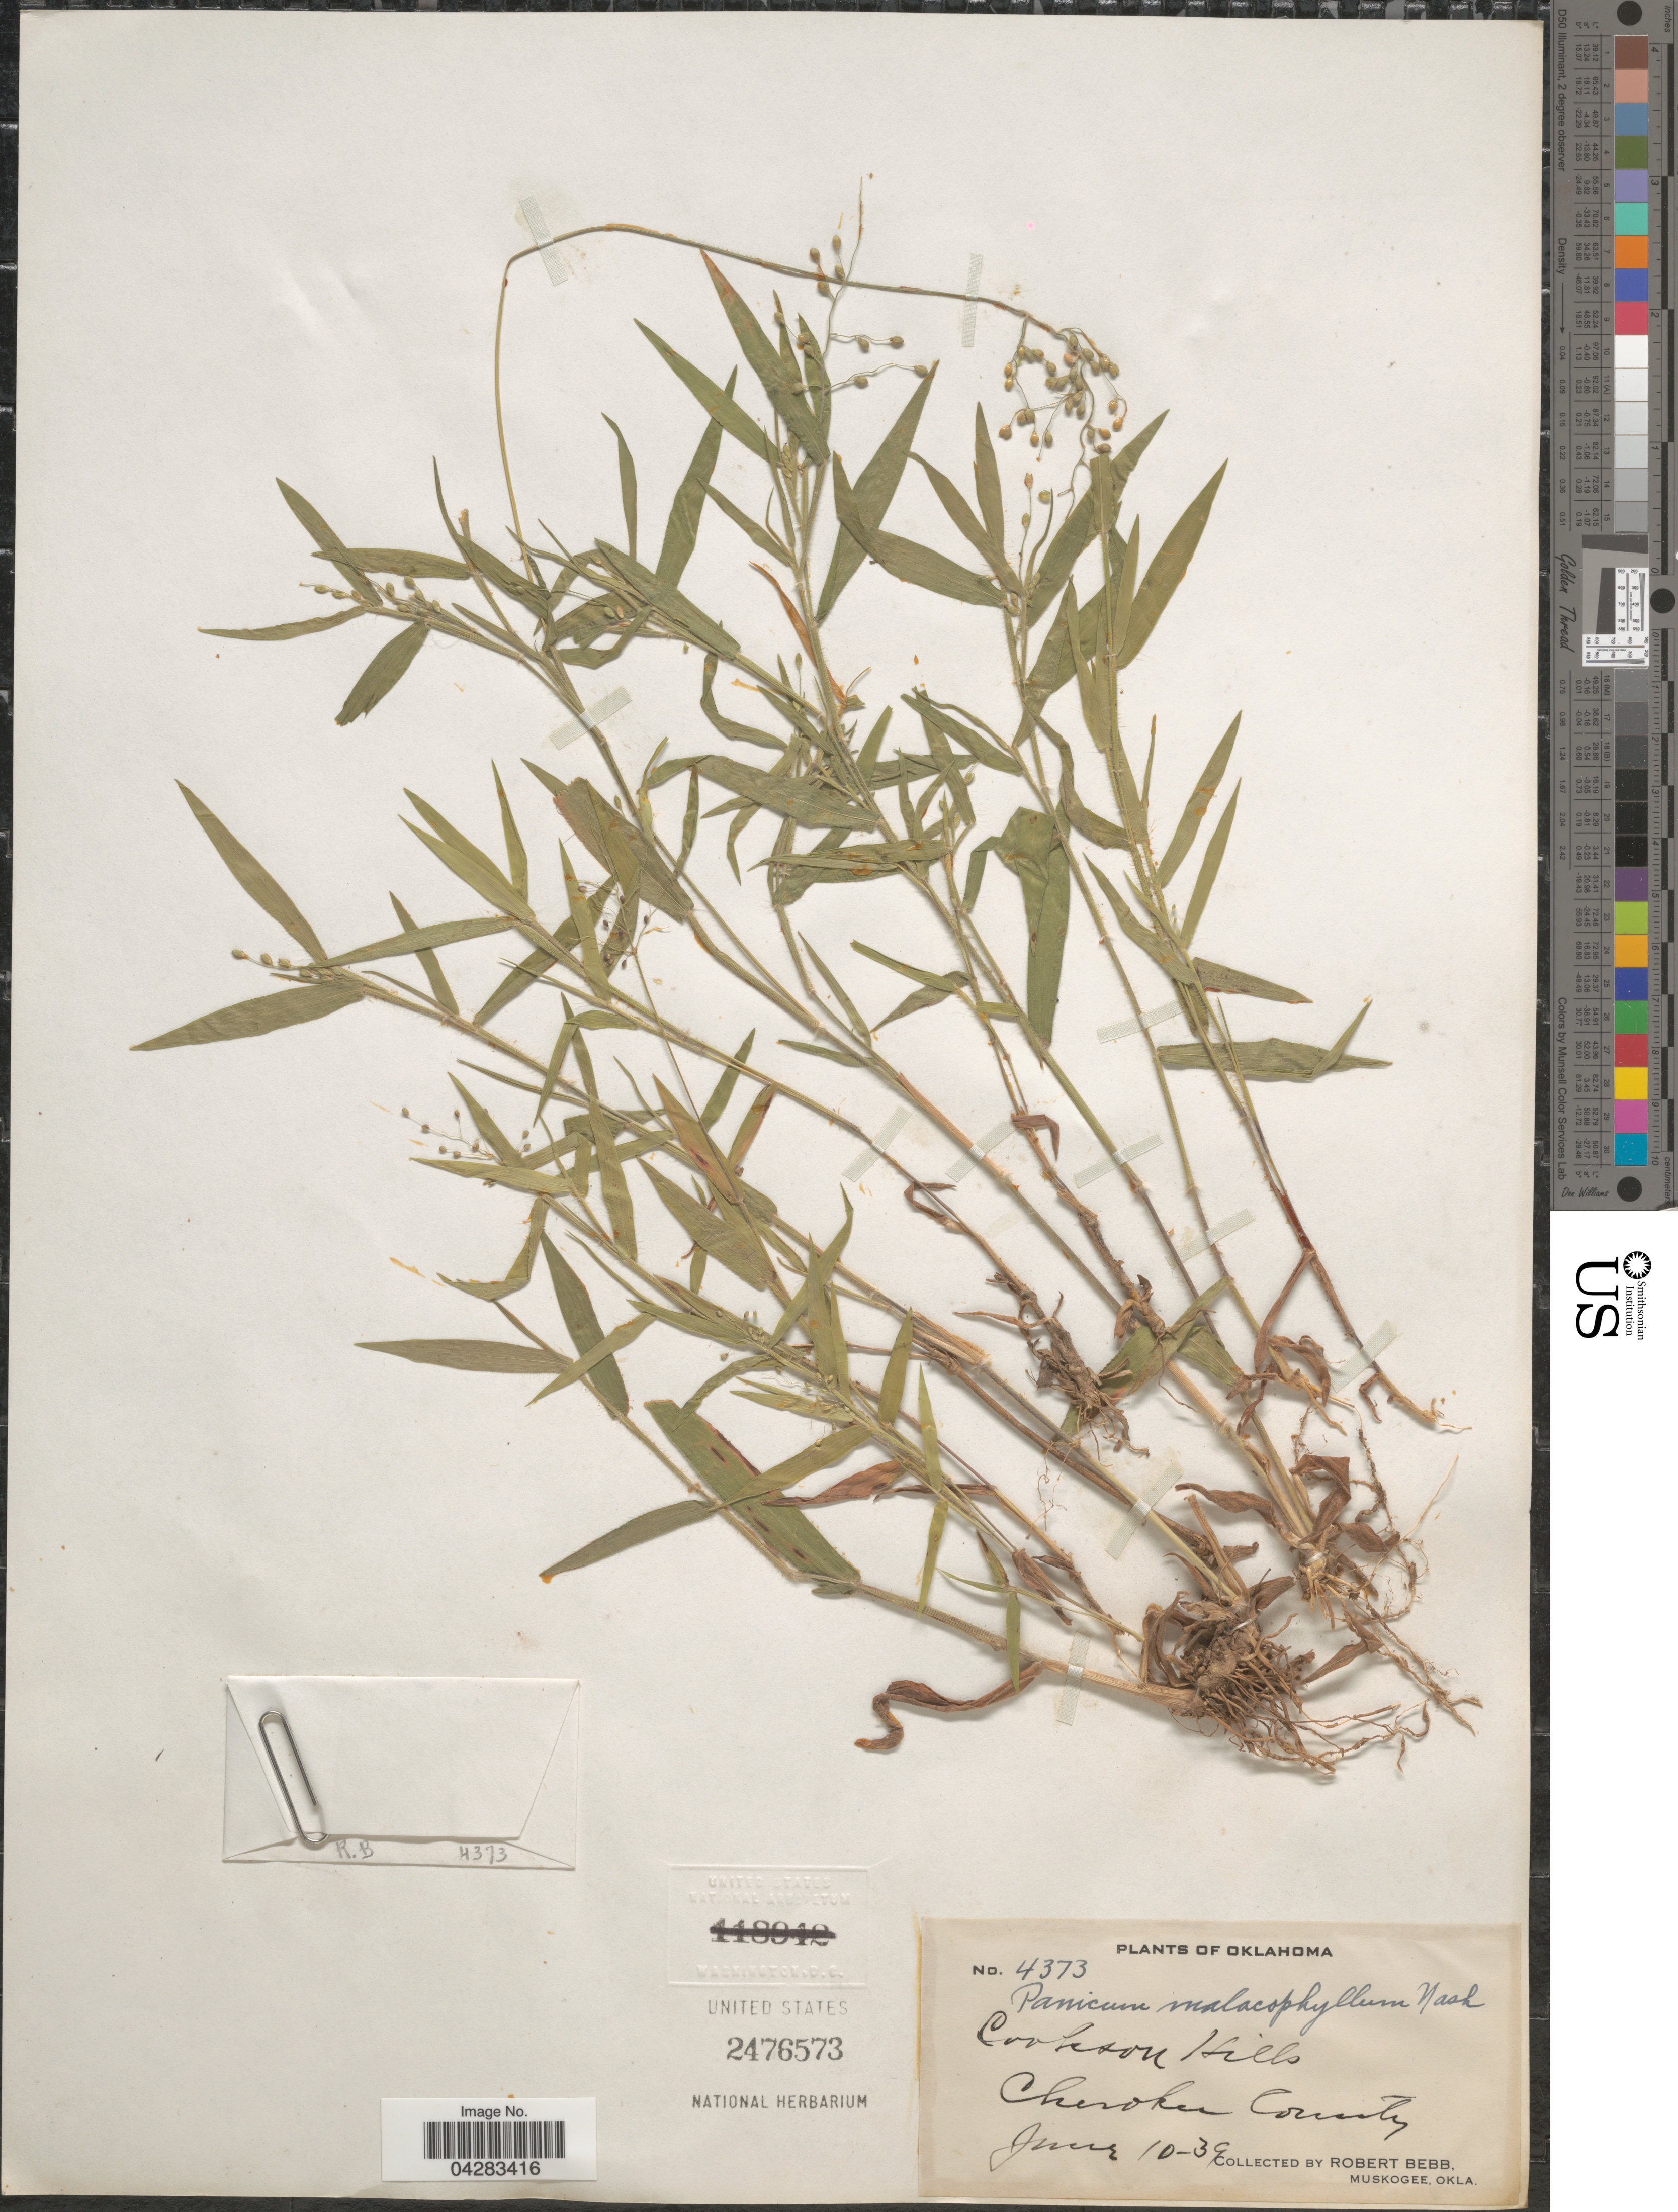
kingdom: Plantae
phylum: Tracheophyta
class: Liliopsida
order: Poales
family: Poaceae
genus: Dichanthelium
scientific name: Dichanthelium malacophyllum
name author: (Nash) Gould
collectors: R. Bebb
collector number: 4373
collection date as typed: Transcribed d/m/y: 10/6/39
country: United States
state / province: Oklahoma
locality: Cookson Hills. Cherokee County.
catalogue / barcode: US 2476573